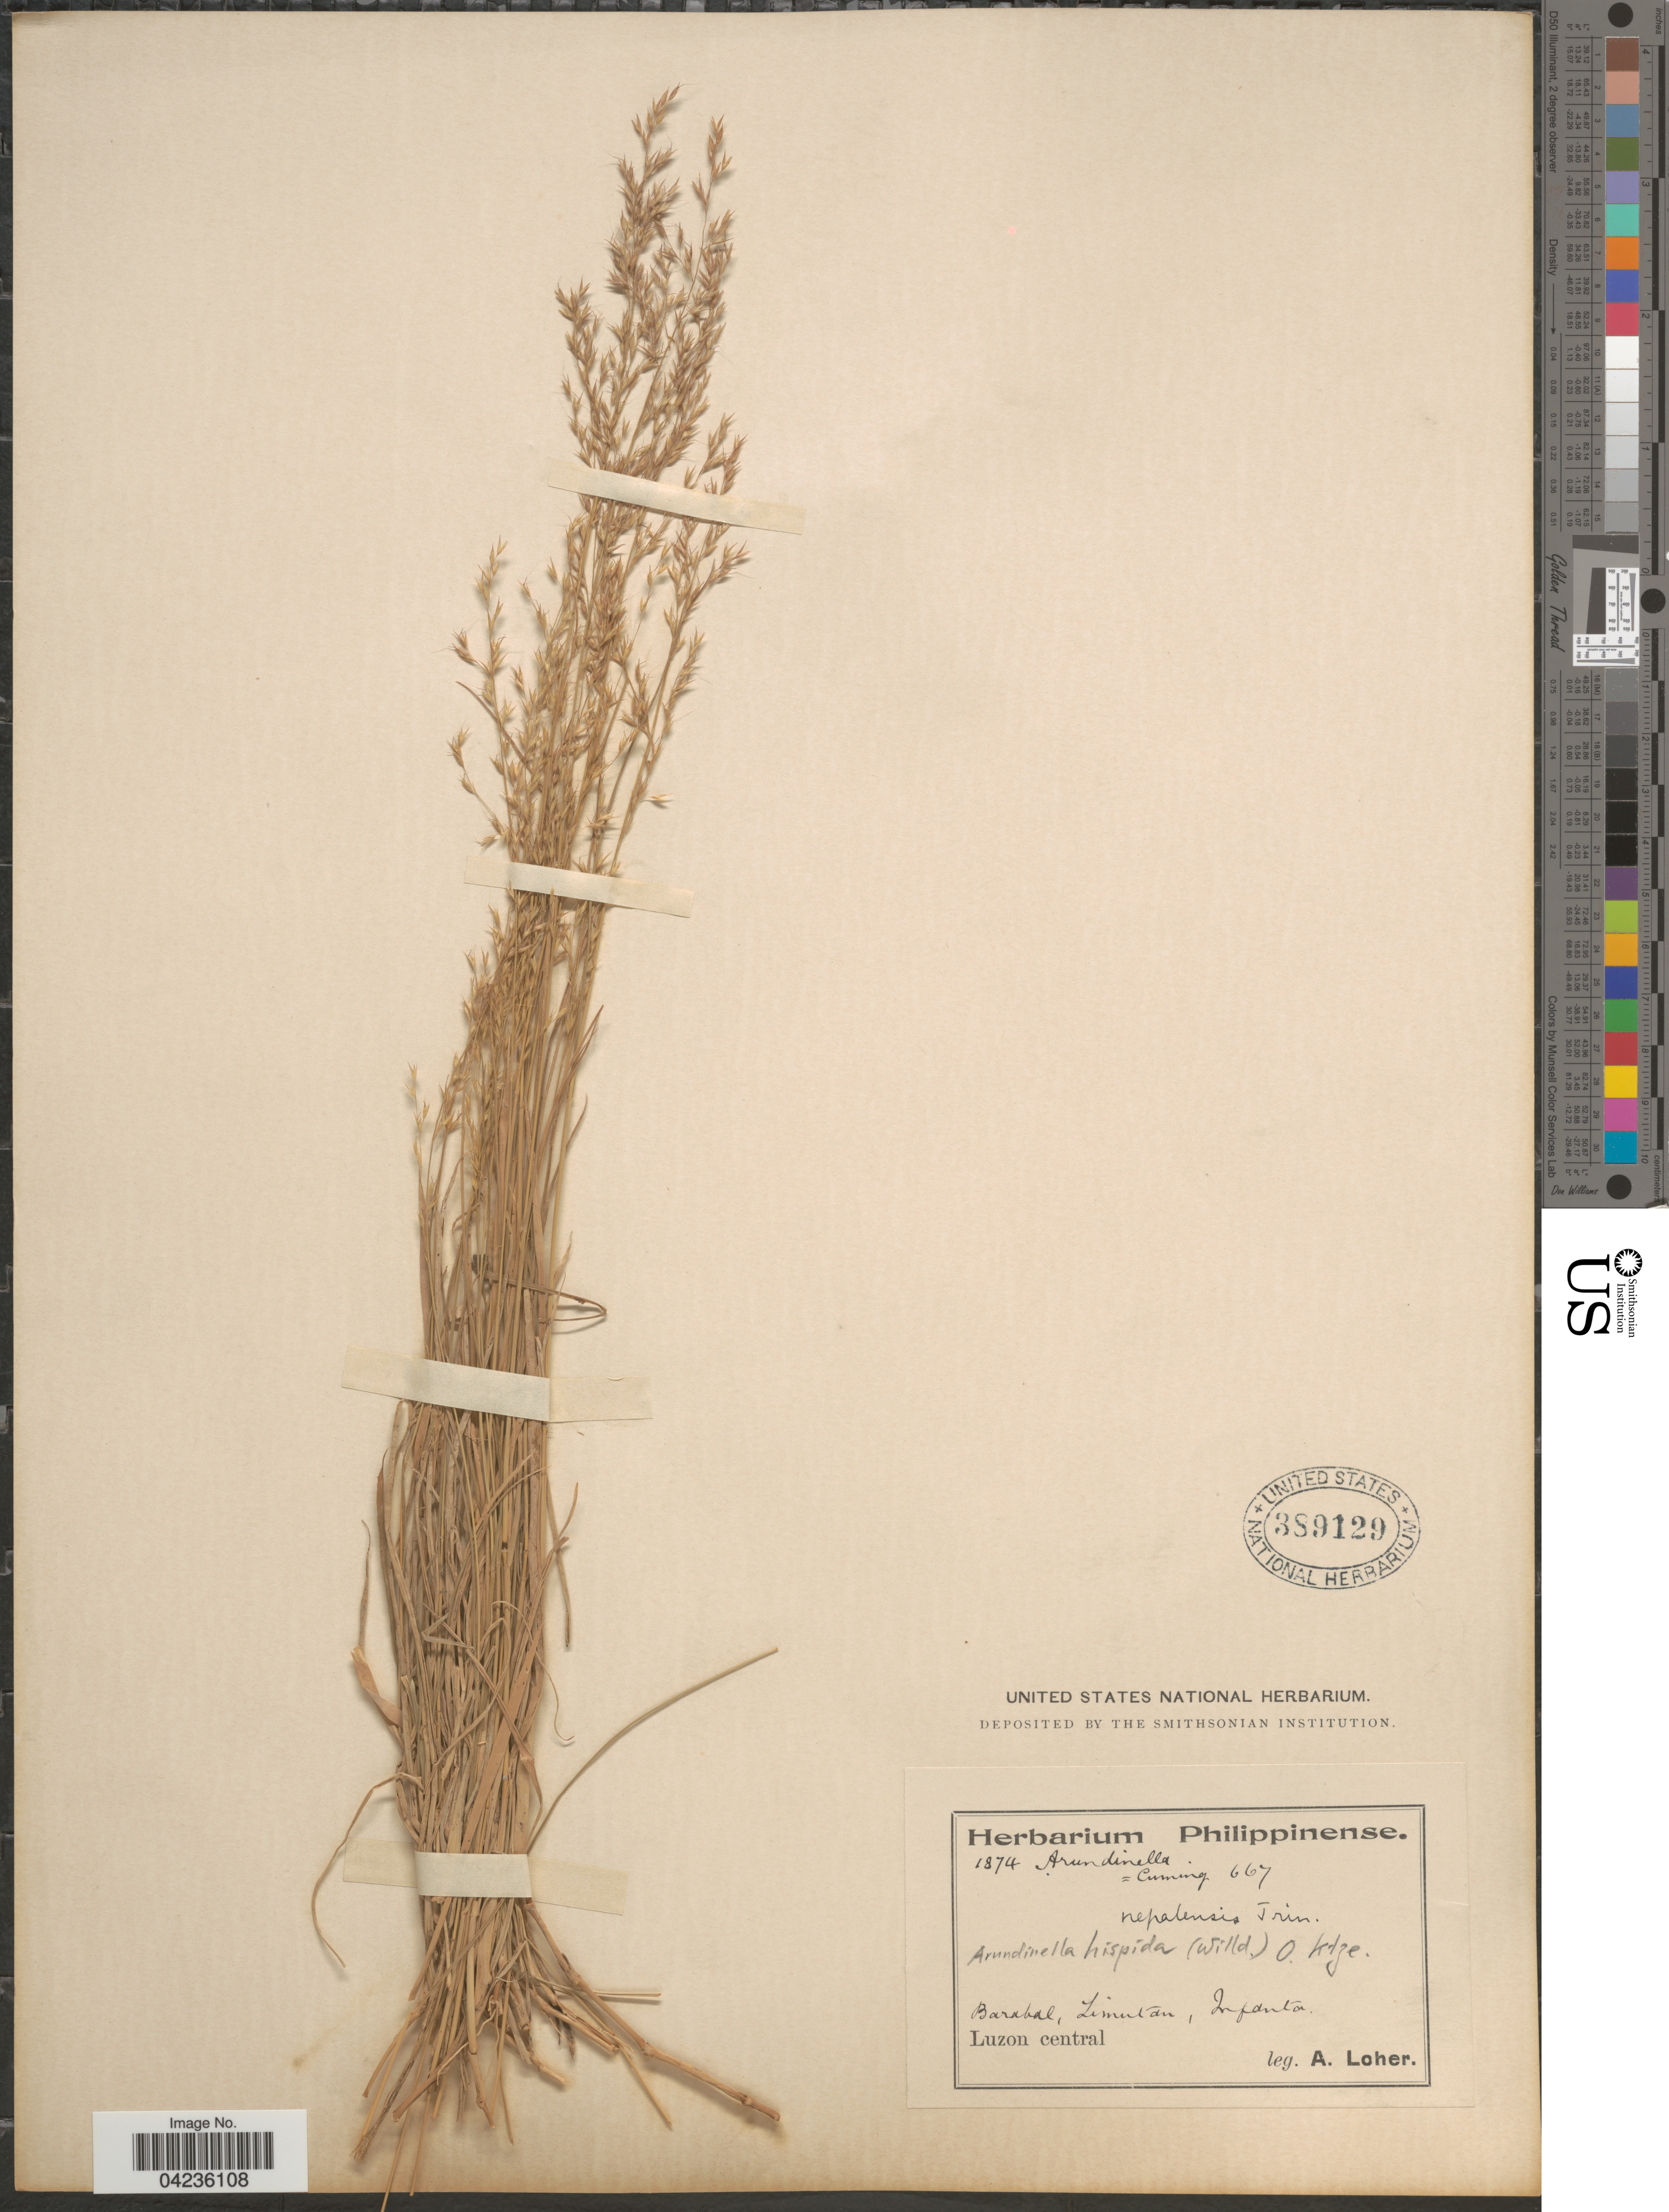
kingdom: Plantae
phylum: Tracheophyta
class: Liliopsida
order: Poales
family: Poaceae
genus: Arundinella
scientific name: Arundinella pubescens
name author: Merr. & Hack.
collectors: A. Loher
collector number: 1874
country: Philippines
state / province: Central Luzon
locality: Barabal, Limutan, Infanta. Luzon central.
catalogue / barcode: US 389129